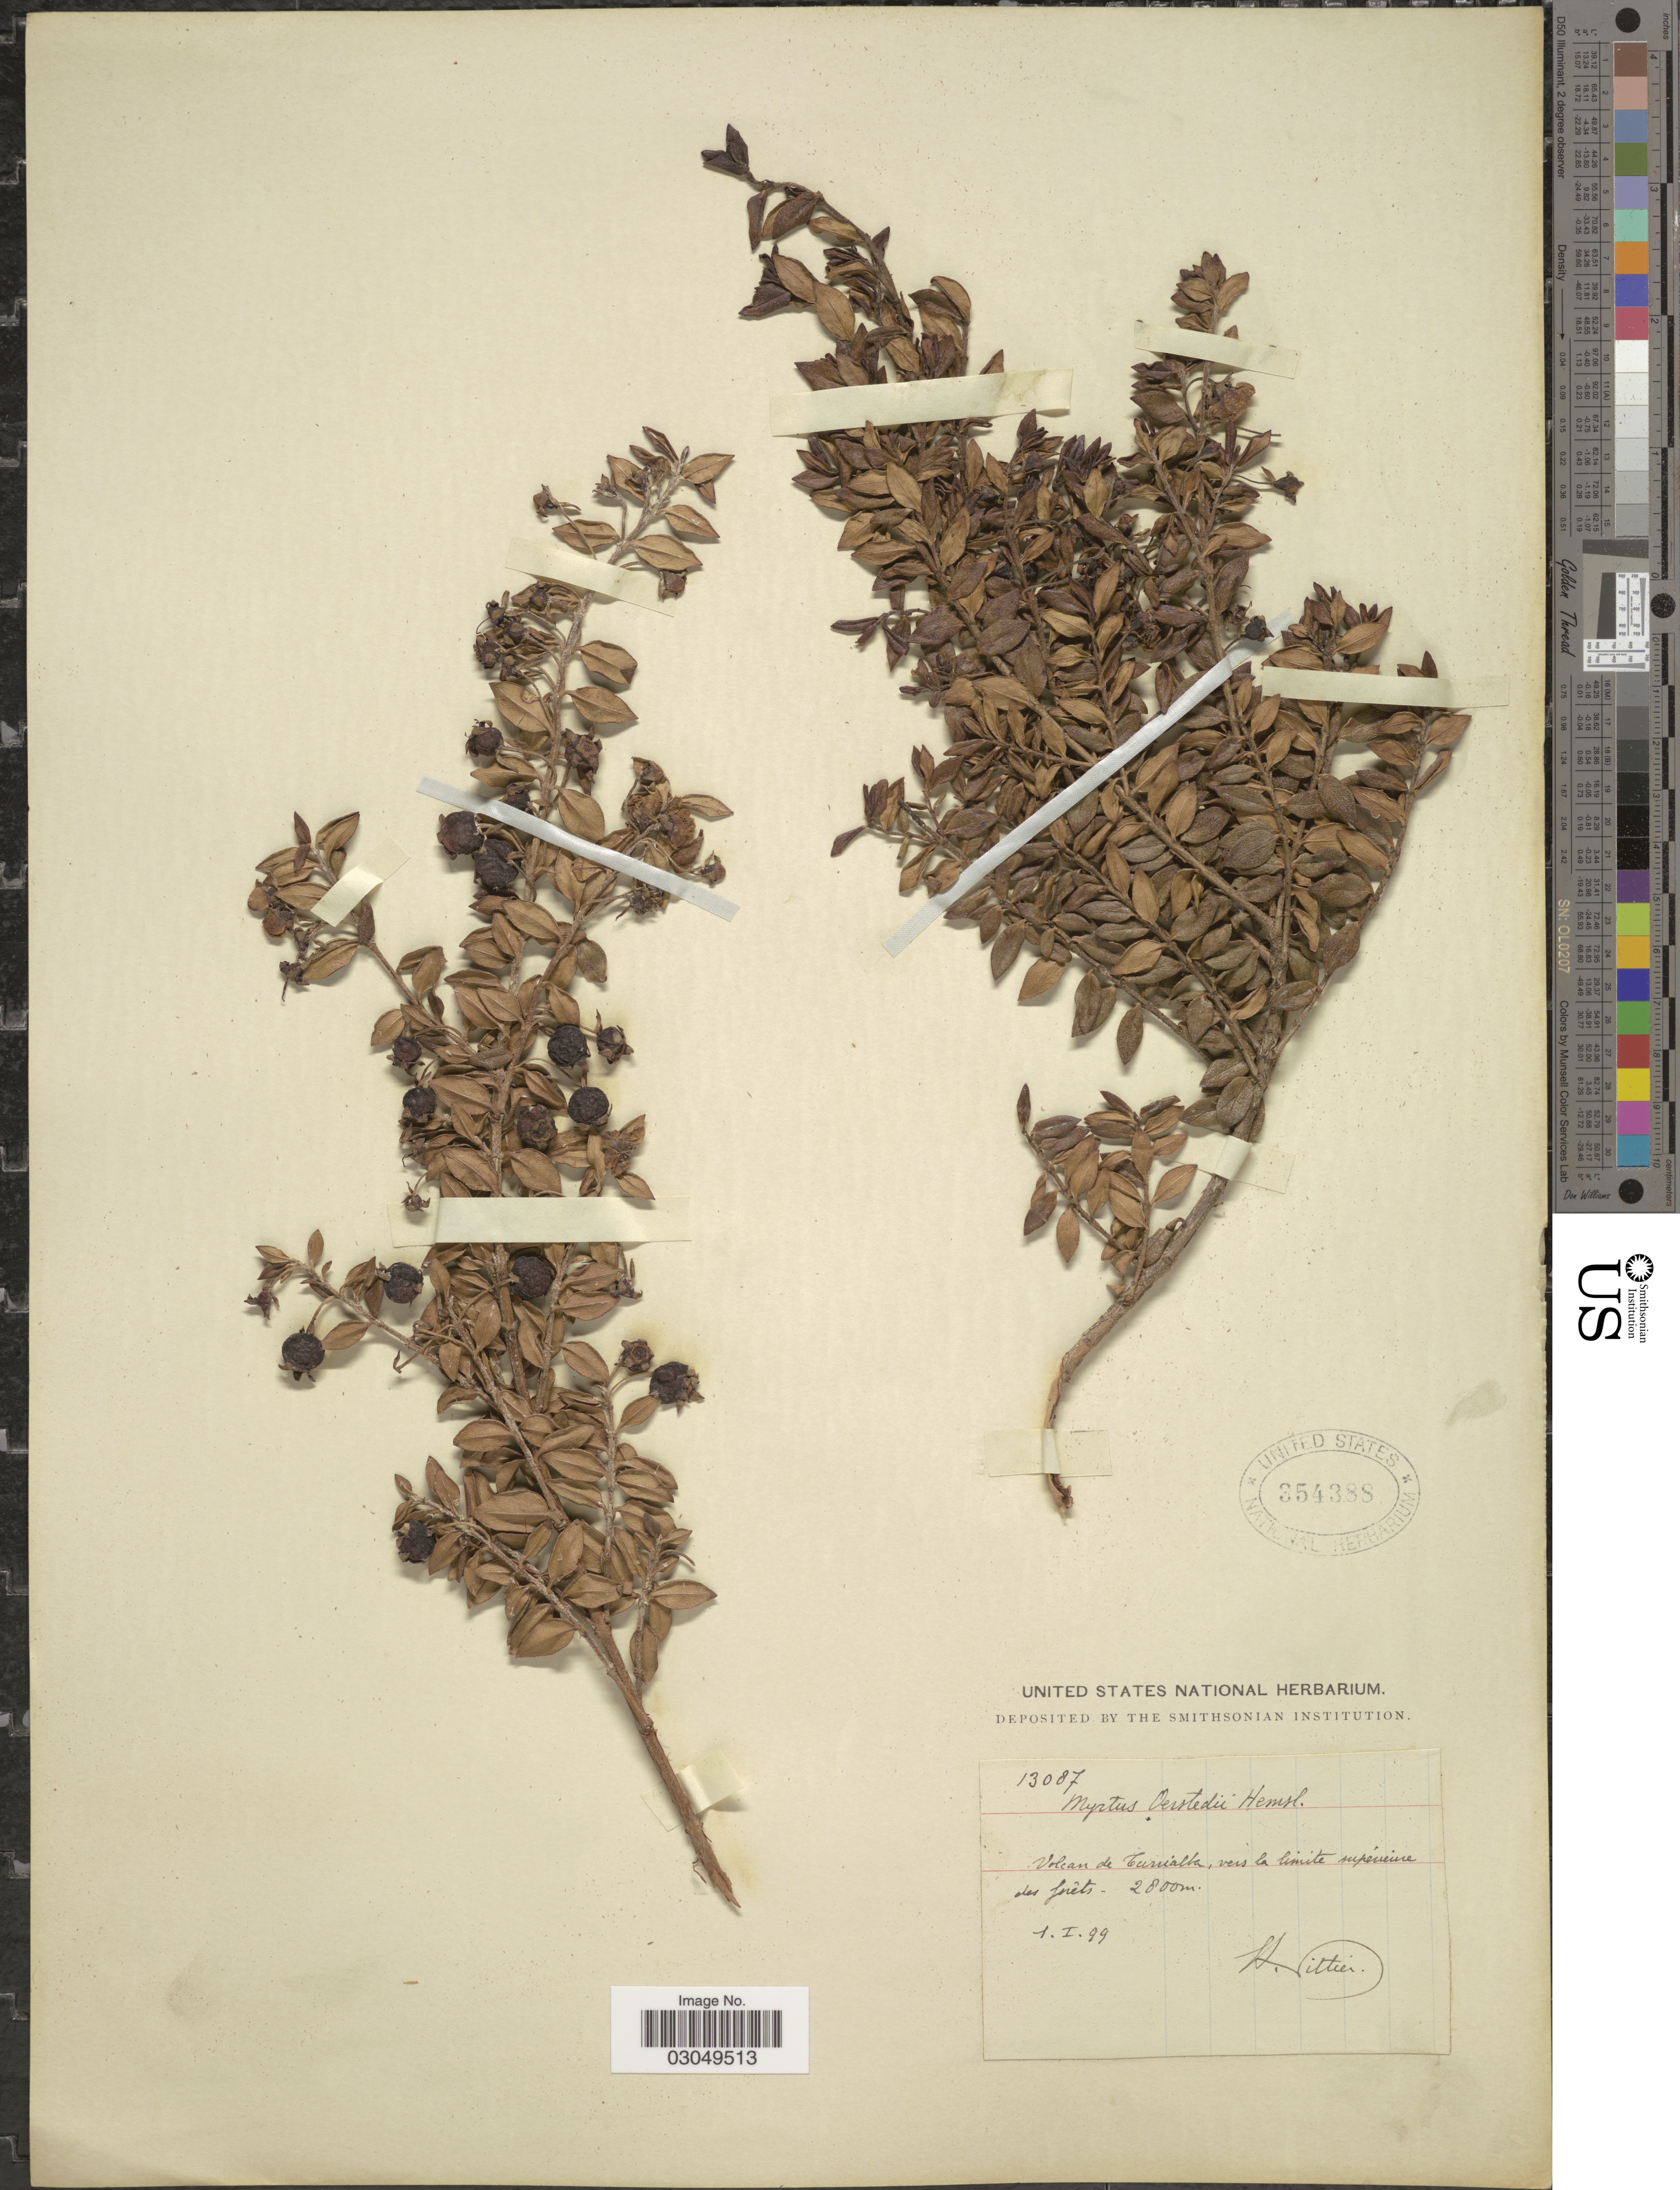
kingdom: Plantae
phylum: Tracheophyta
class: Magnoliopsida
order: Myrtales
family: Myrtaceae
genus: Ugni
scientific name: Ugni myricoides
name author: (Kunth) O. Berg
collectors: H. F. Pittier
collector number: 13087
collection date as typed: Transcribed d/m/y: 1/1/99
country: Costa Rica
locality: Volcan de Turrialba, vers la limite superieure des forêts.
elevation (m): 2800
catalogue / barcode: US 354388